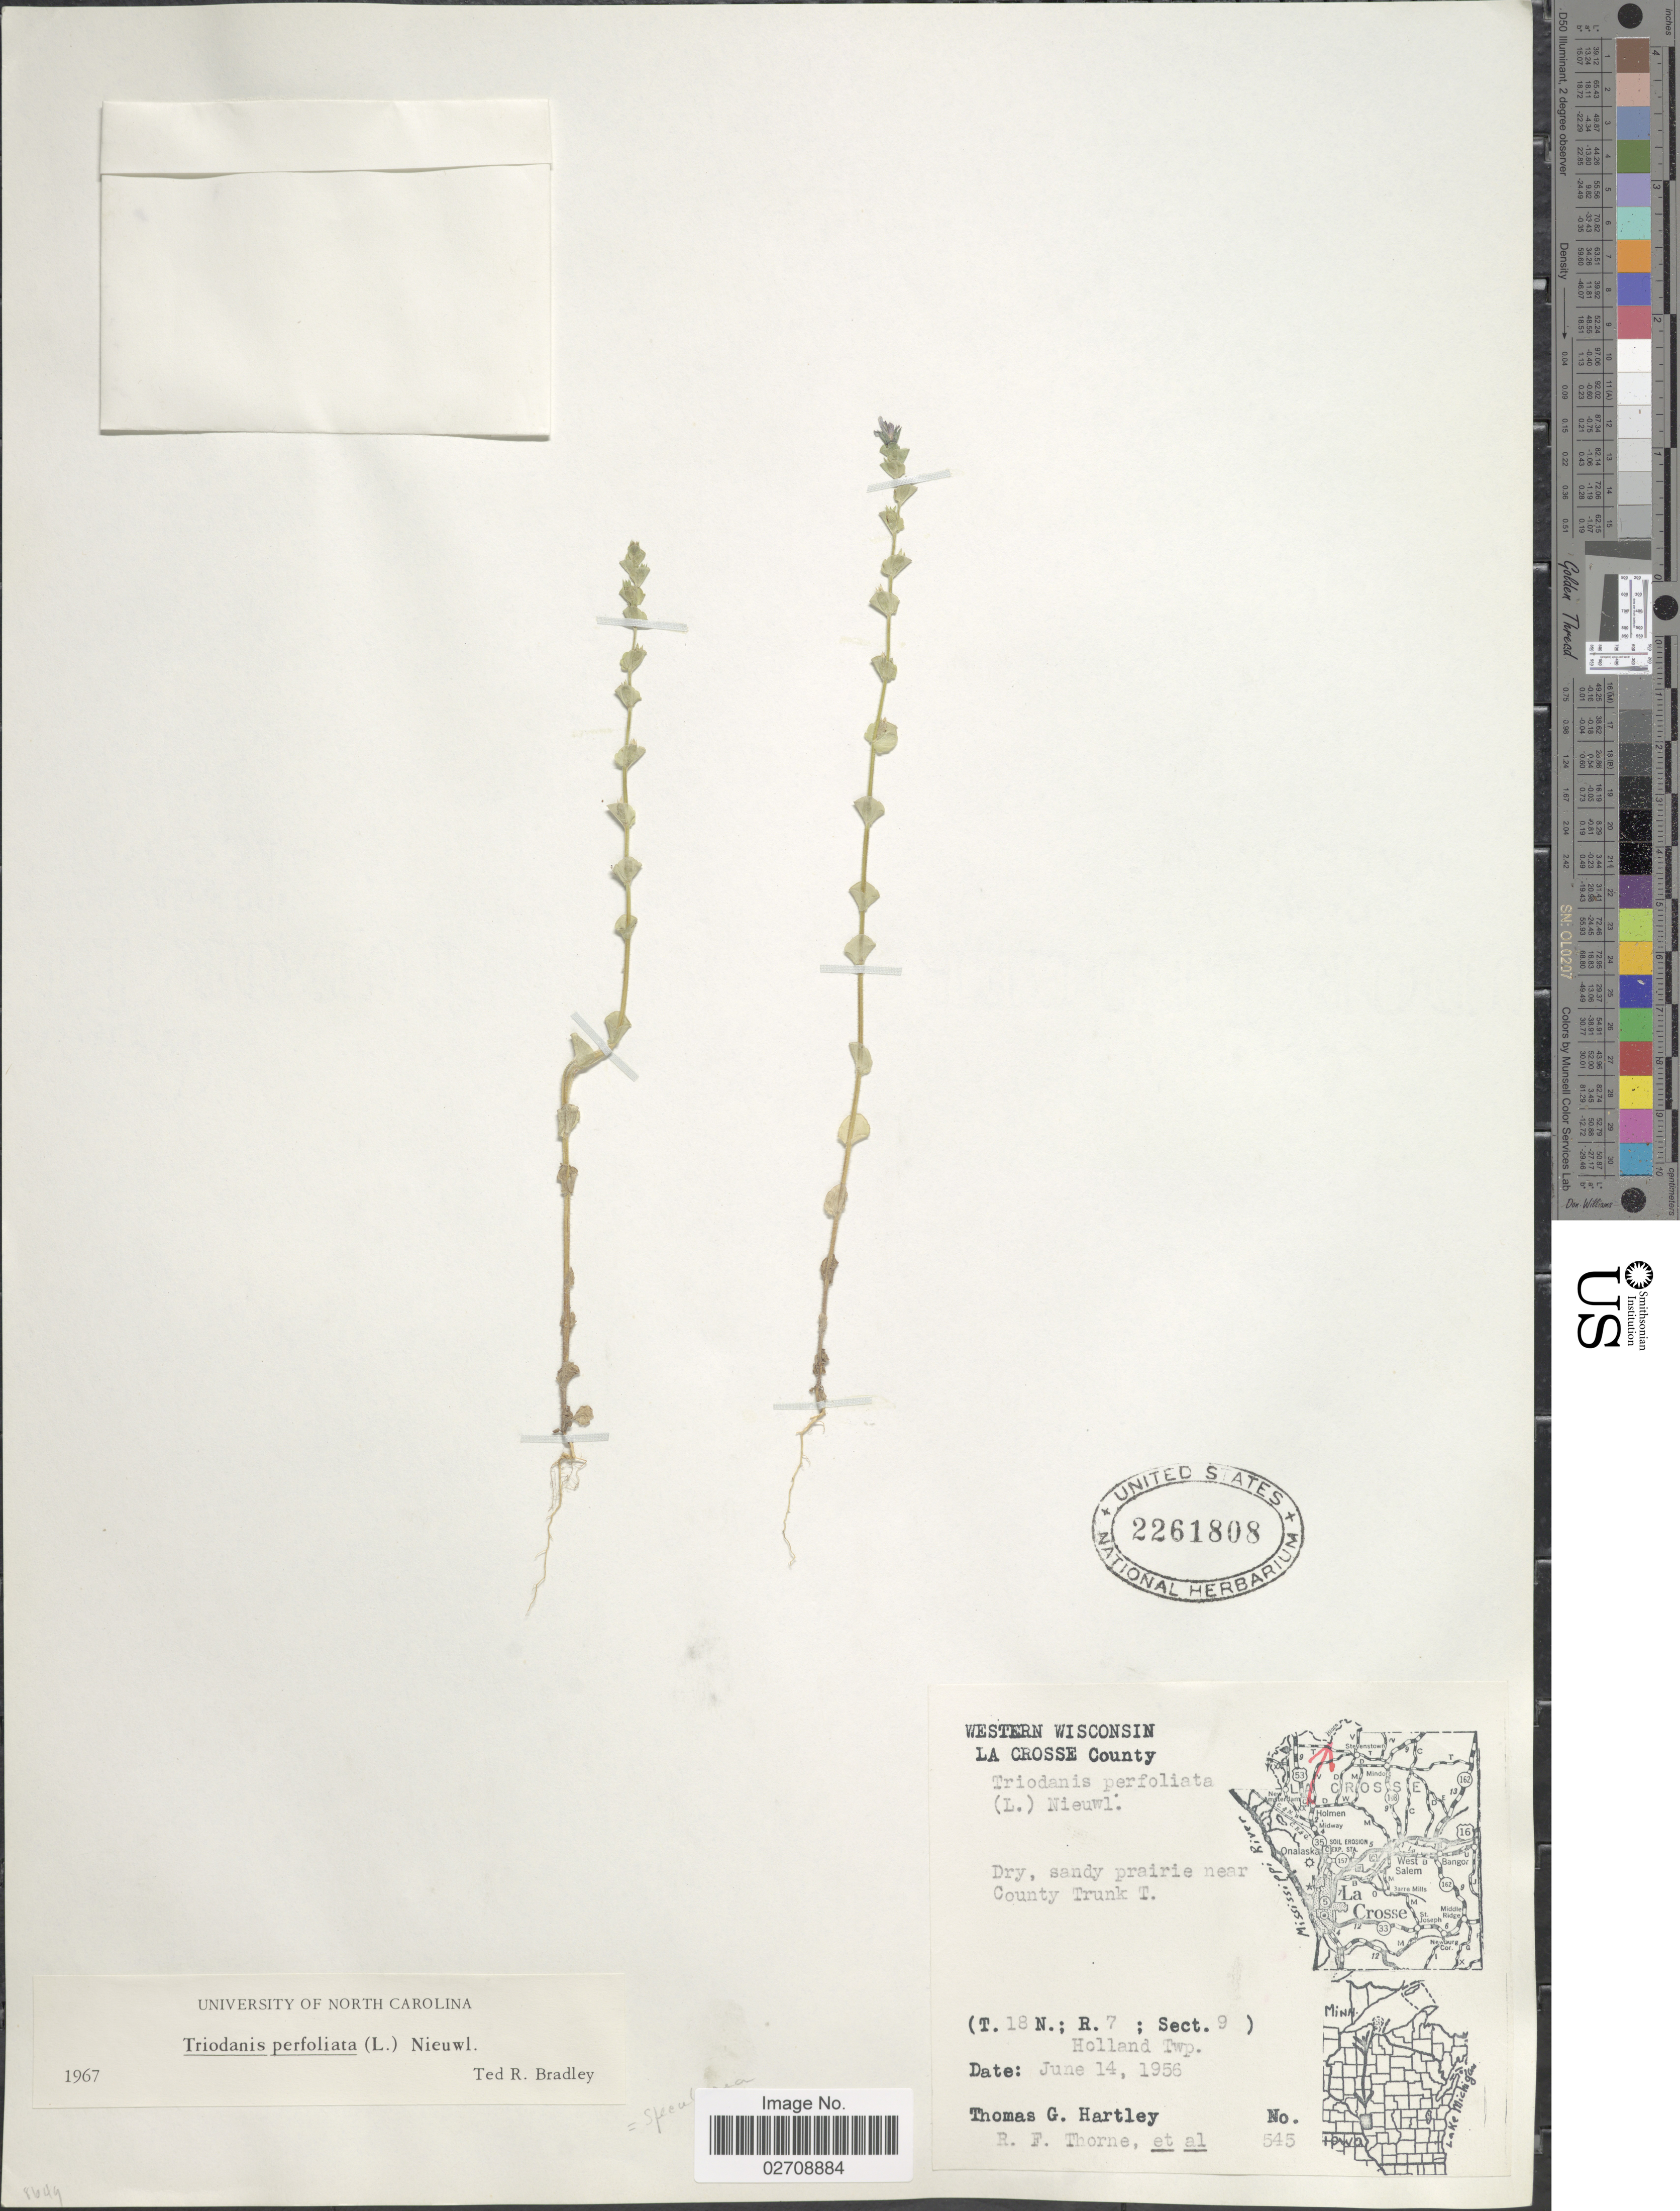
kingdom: Plantae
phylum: Tracheophyta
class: Magnoliopsida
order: Asterales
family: Campanulaceae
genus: Triodanis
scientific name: Triodanis perfoliata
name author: (L.) Nieuwl.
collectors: T. G. Hartley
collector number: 545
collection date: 1956-06-14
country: United States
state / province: Wisconsin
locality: Western Wisconsin, La Crosse County, (T.18N.; R.7; Sect.9) Holland Twp. Dry, sandy prairie near County Trunk T.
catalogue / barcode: US 2261808